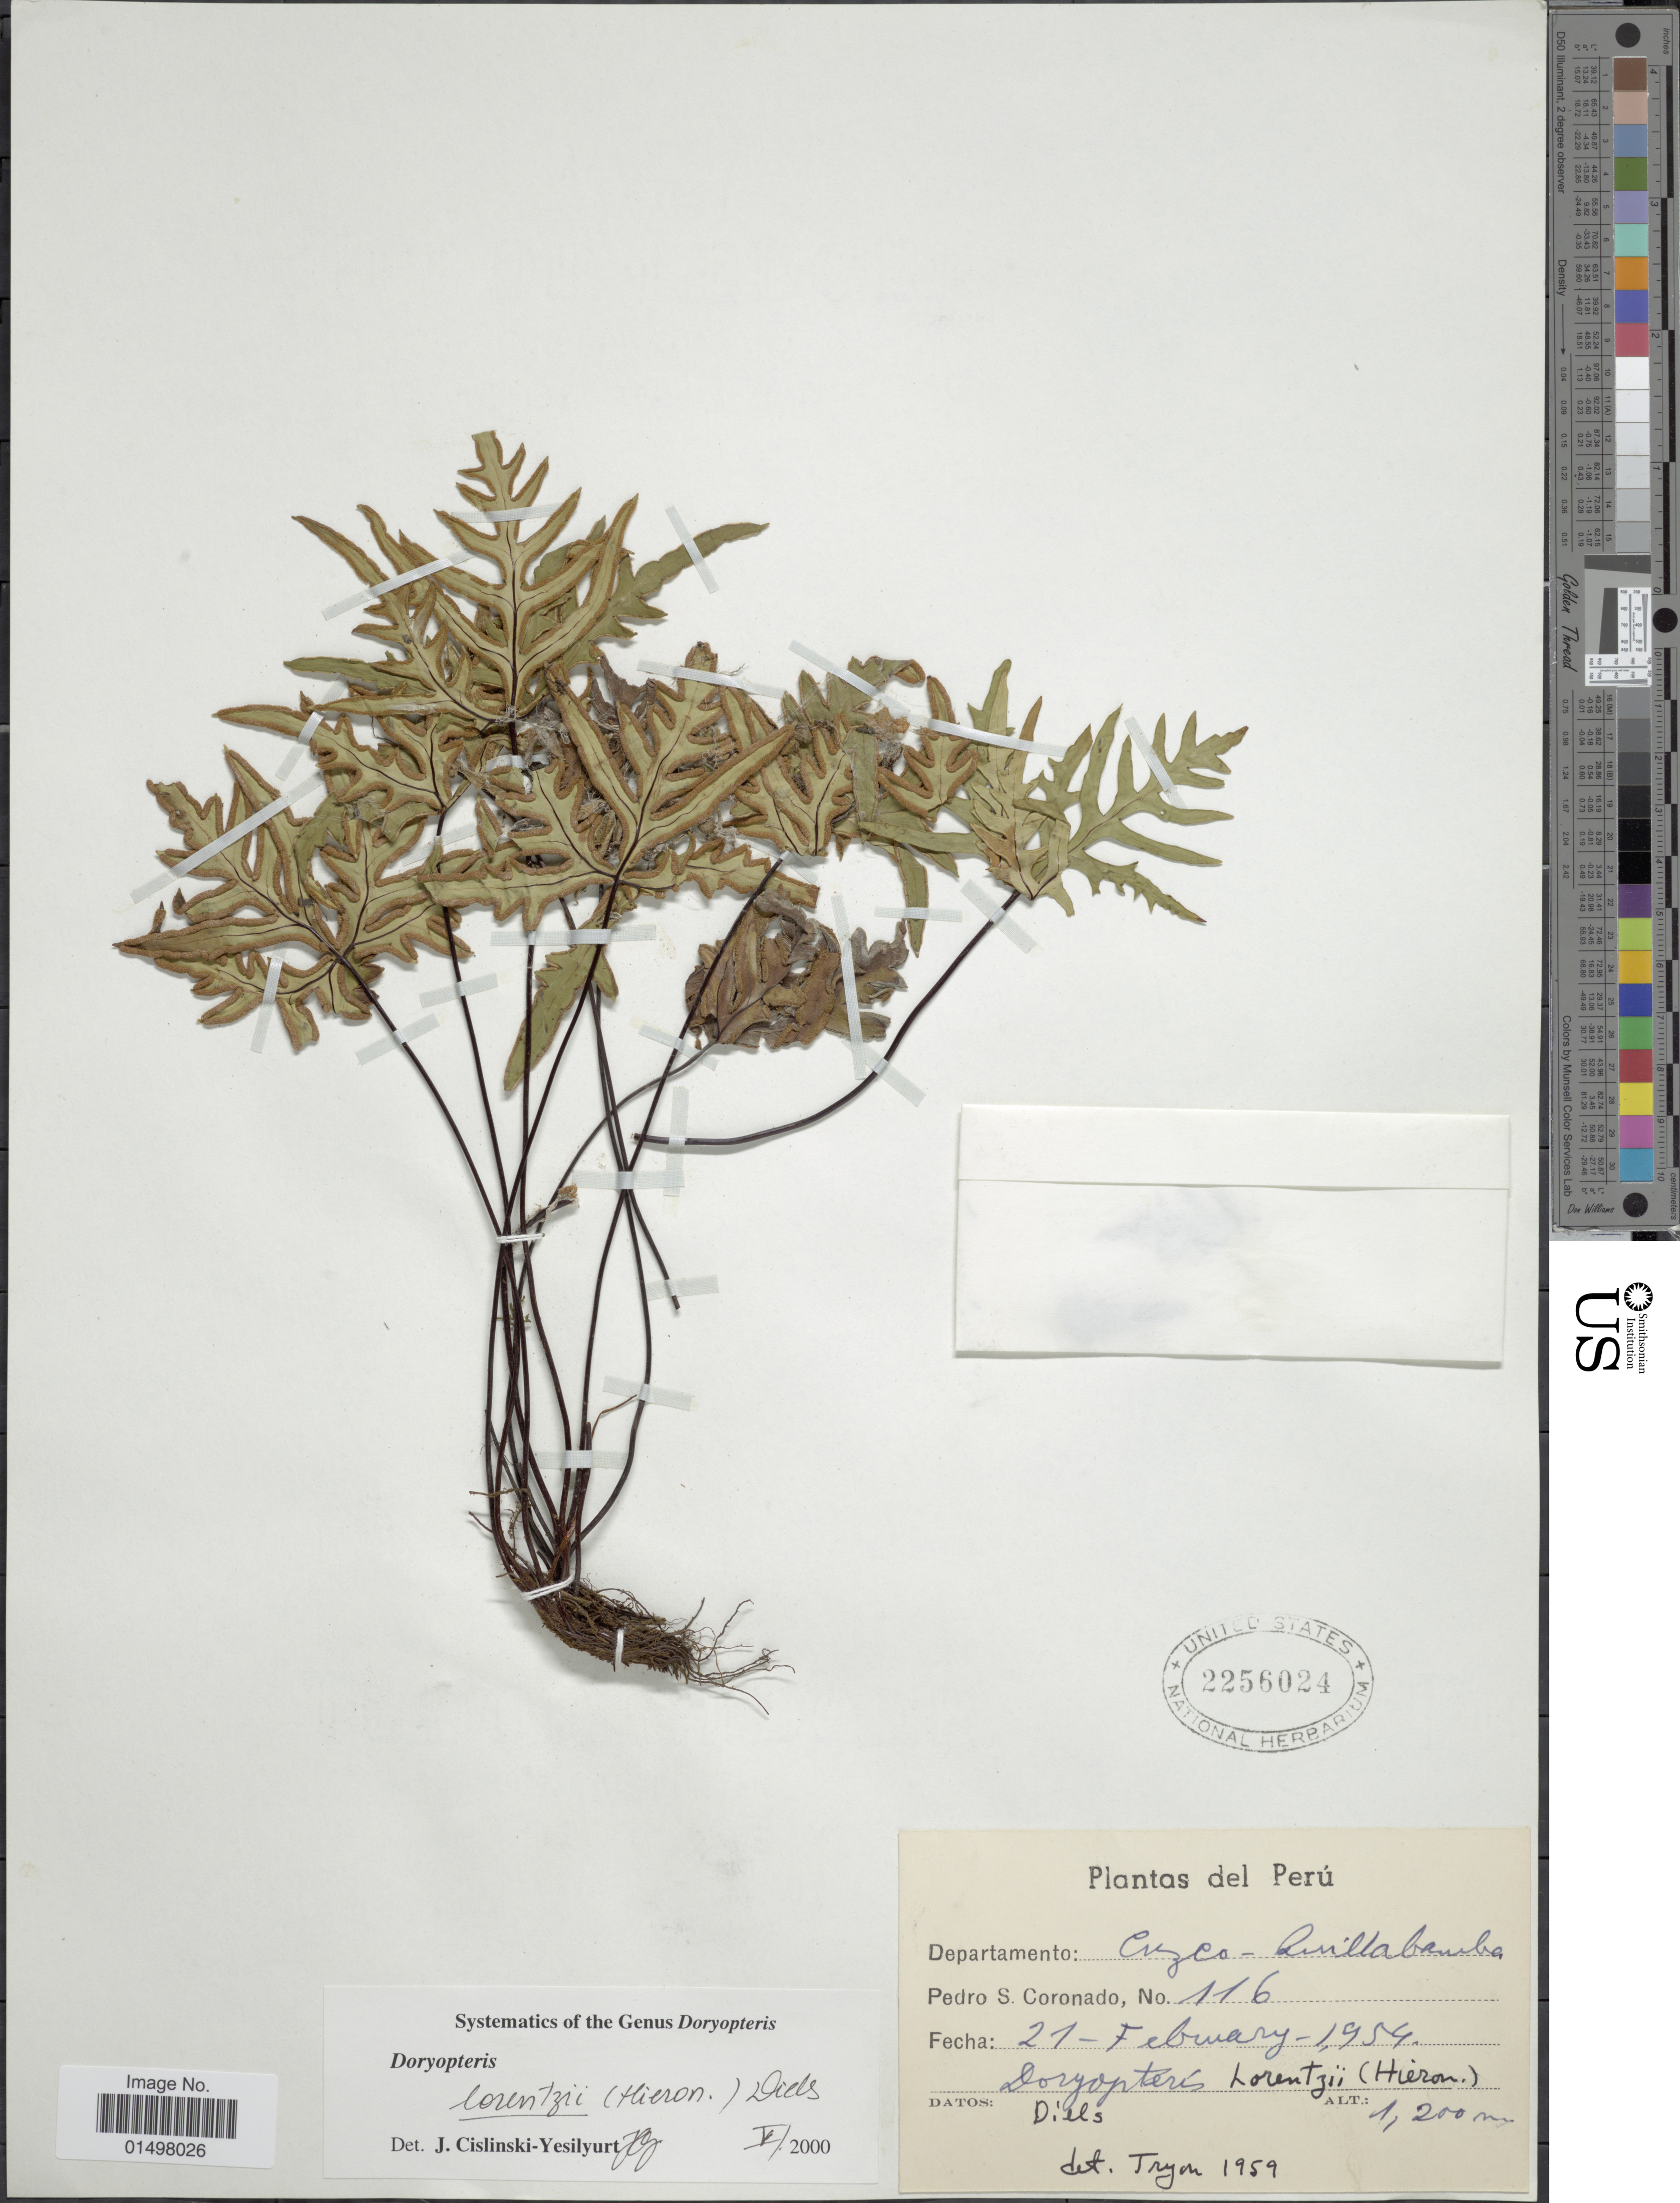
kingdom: Plantae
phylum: Tracheophyta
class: Polypodiopsida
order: Polypodiales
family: Pteridaceae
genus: Doryopteris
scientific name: Doryopteris lorentzii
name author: (Diels) Hieron.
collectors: P. Coronado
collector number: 116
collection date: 1954-02-21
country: Peru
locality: Departamento: Cuzco - Quillabamba.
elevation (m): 1200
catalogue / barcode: US 2256024